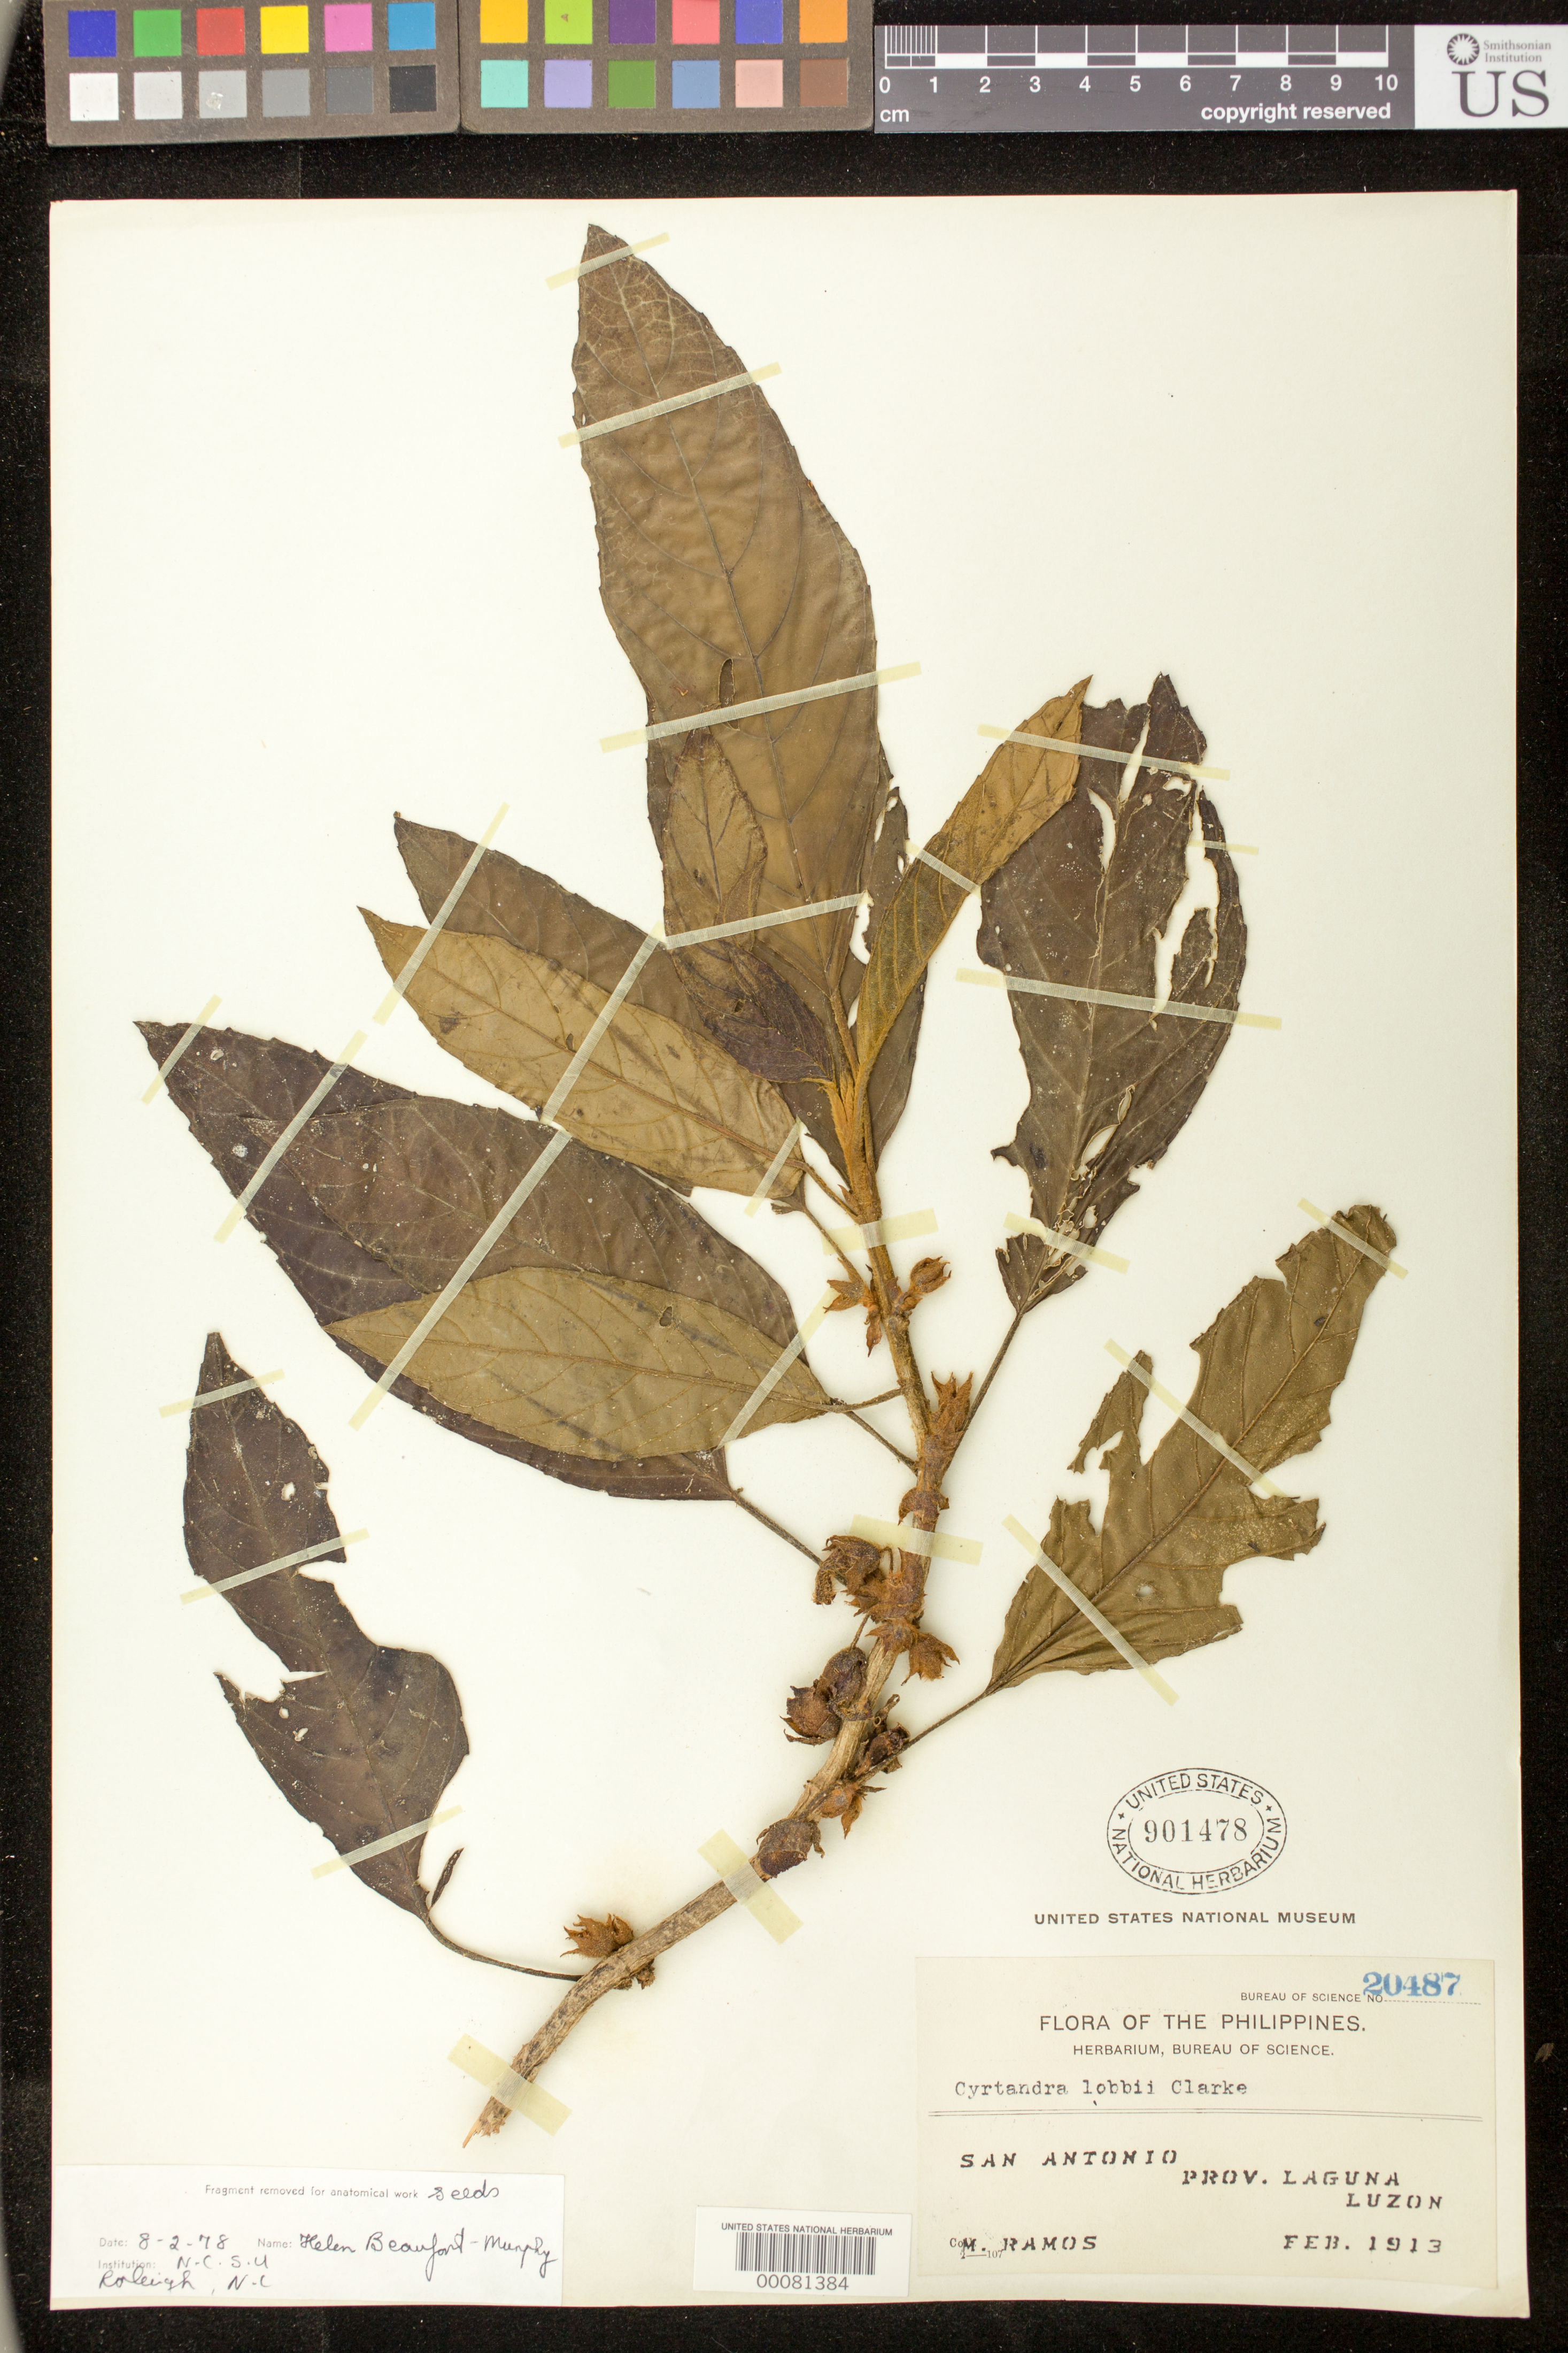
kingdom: Plantae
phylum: Tracheophyta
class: Magnoliopsida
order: Lamiales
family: Gesneriaceae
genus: Cyrtandra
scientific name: Cyrtandra lobbii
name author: C.B. Clarke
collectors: M. Ramos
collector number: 20487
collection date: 1913-02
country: Philippines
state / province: Calabarzon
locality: San Antonio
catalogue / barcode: US 901478